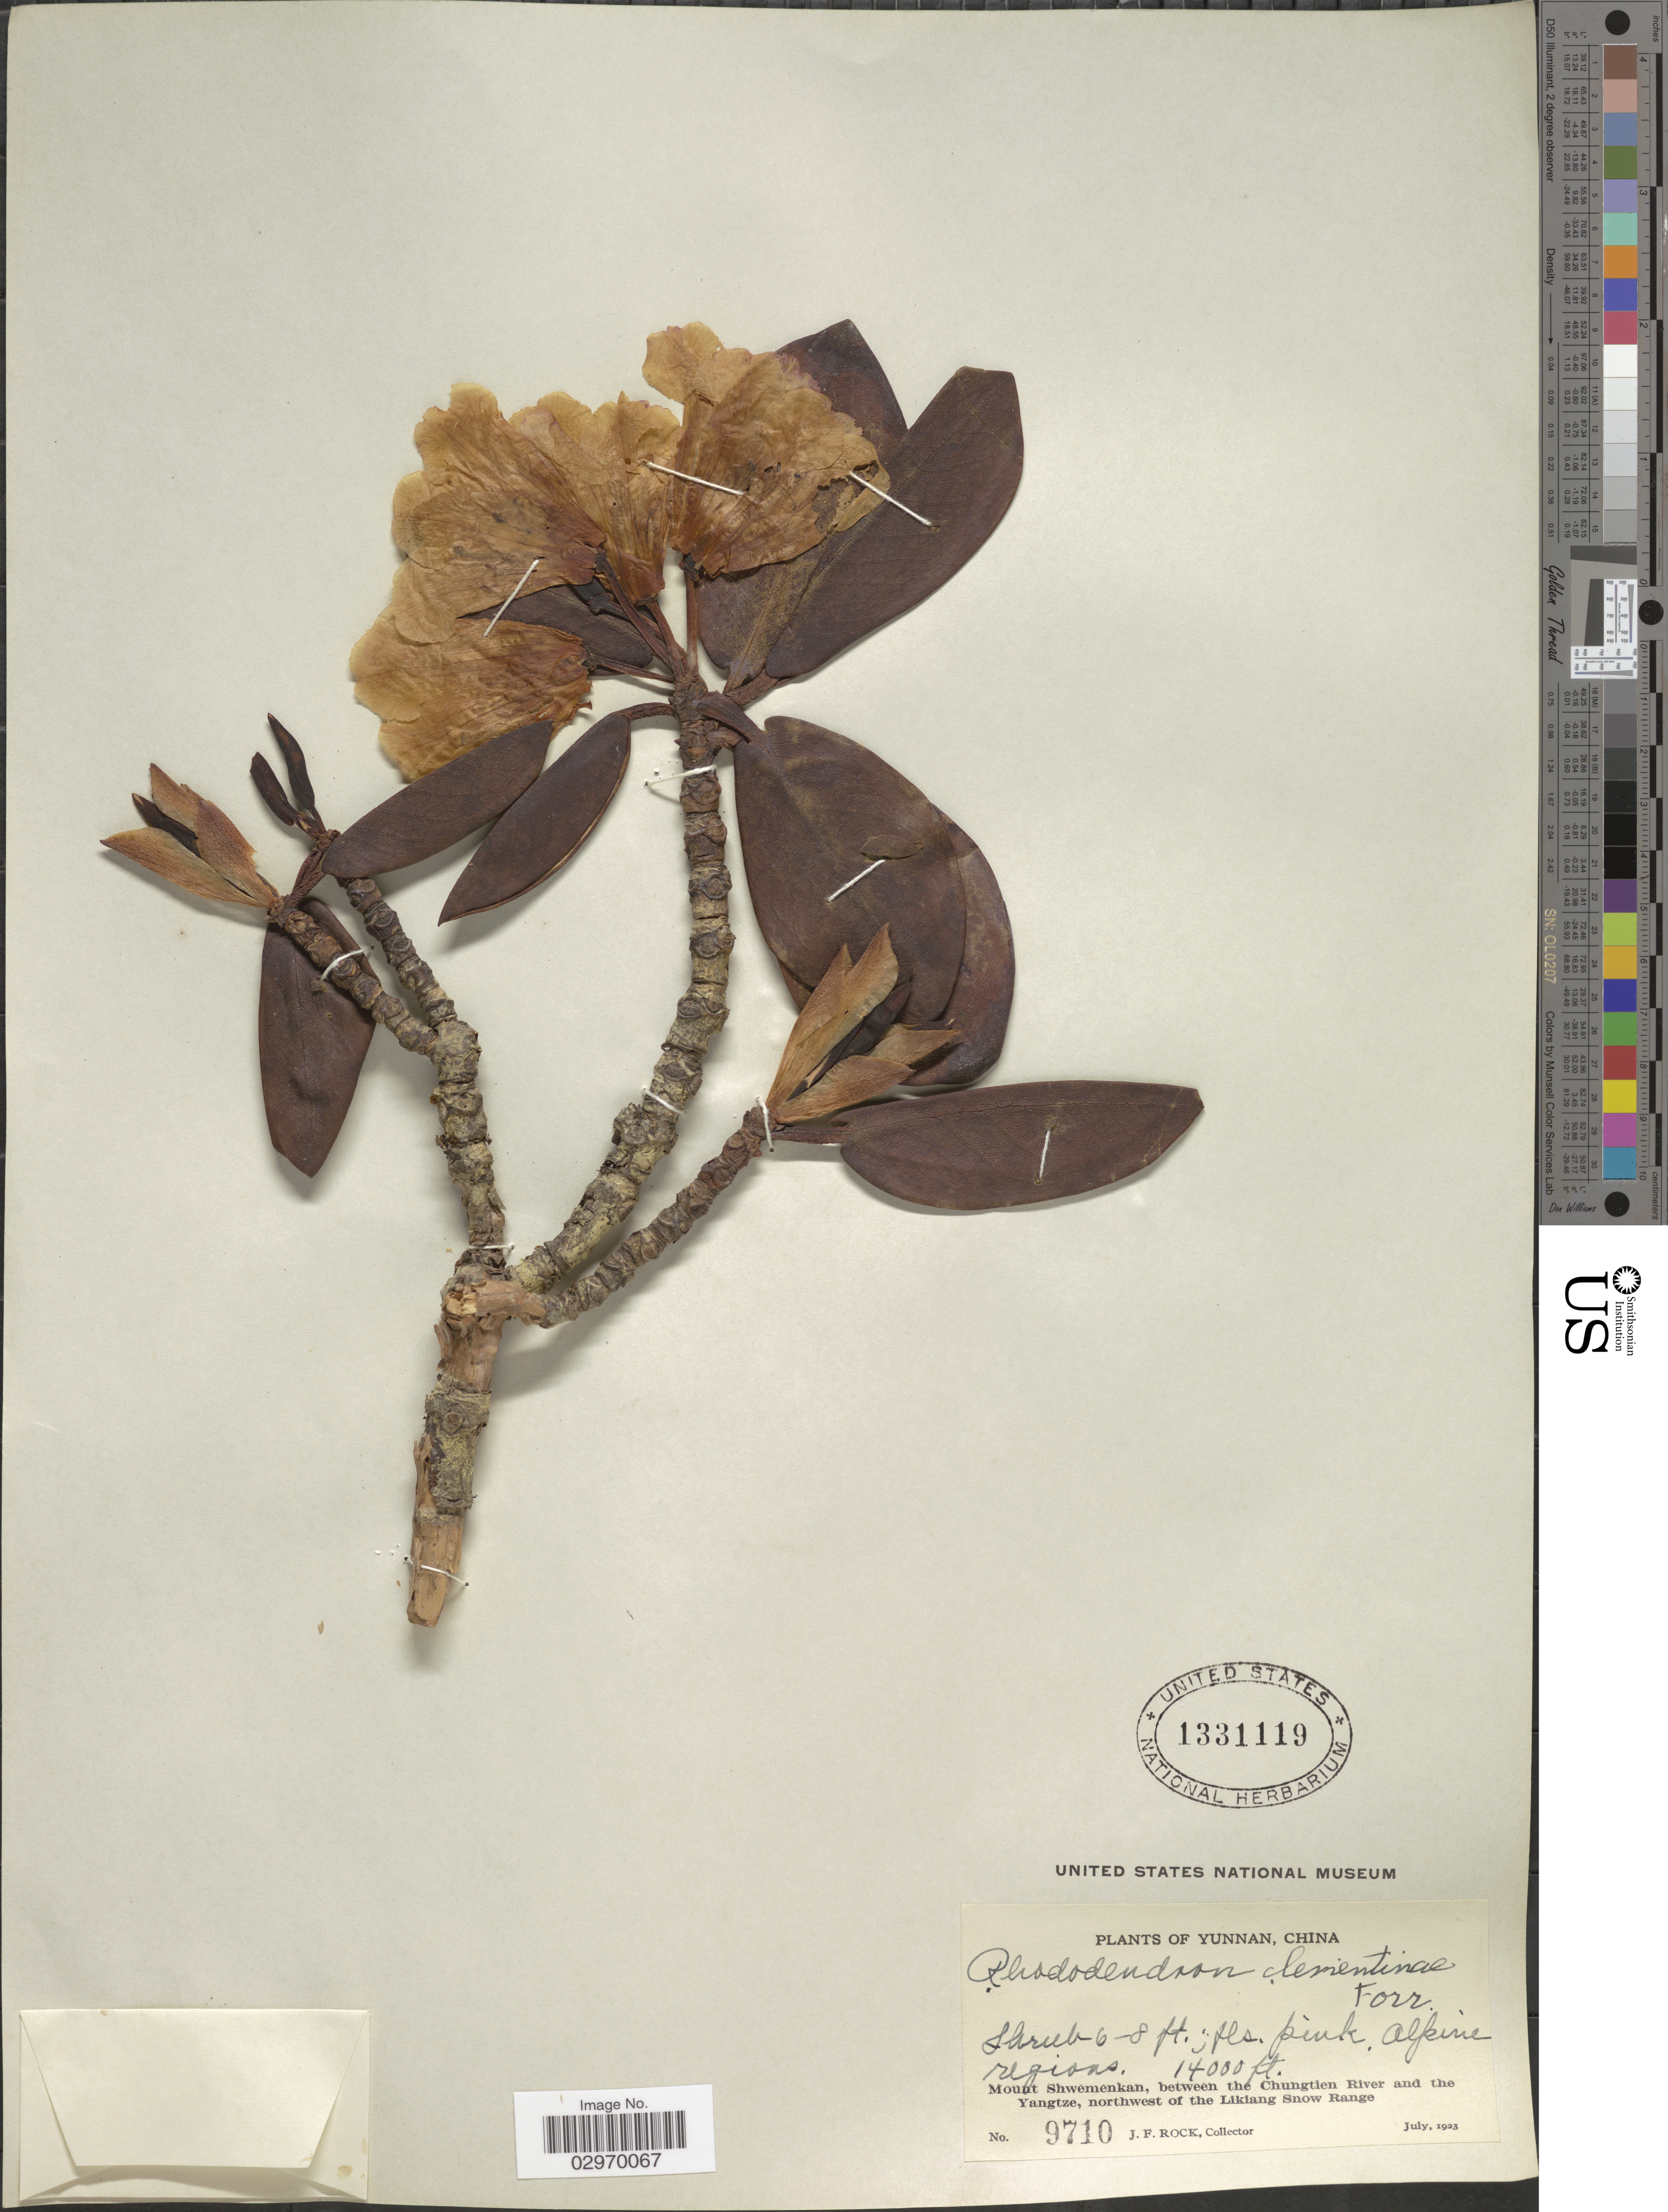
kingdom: Plantae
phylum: Tracheophyta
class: Magnoliopsida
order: Ericales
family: Ericaceae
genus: Rhododendron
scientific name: Rhododendron clementinae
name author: Forrest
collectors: J. Rock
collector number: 9710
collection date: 1923-07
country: China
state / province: Yunnan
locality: Alpine regions. Mount Shwemenkan, between the Chungtien River and the Yangtze, northwest of the Likiang Snow Range.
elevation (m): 4267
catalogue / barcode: US 1331119